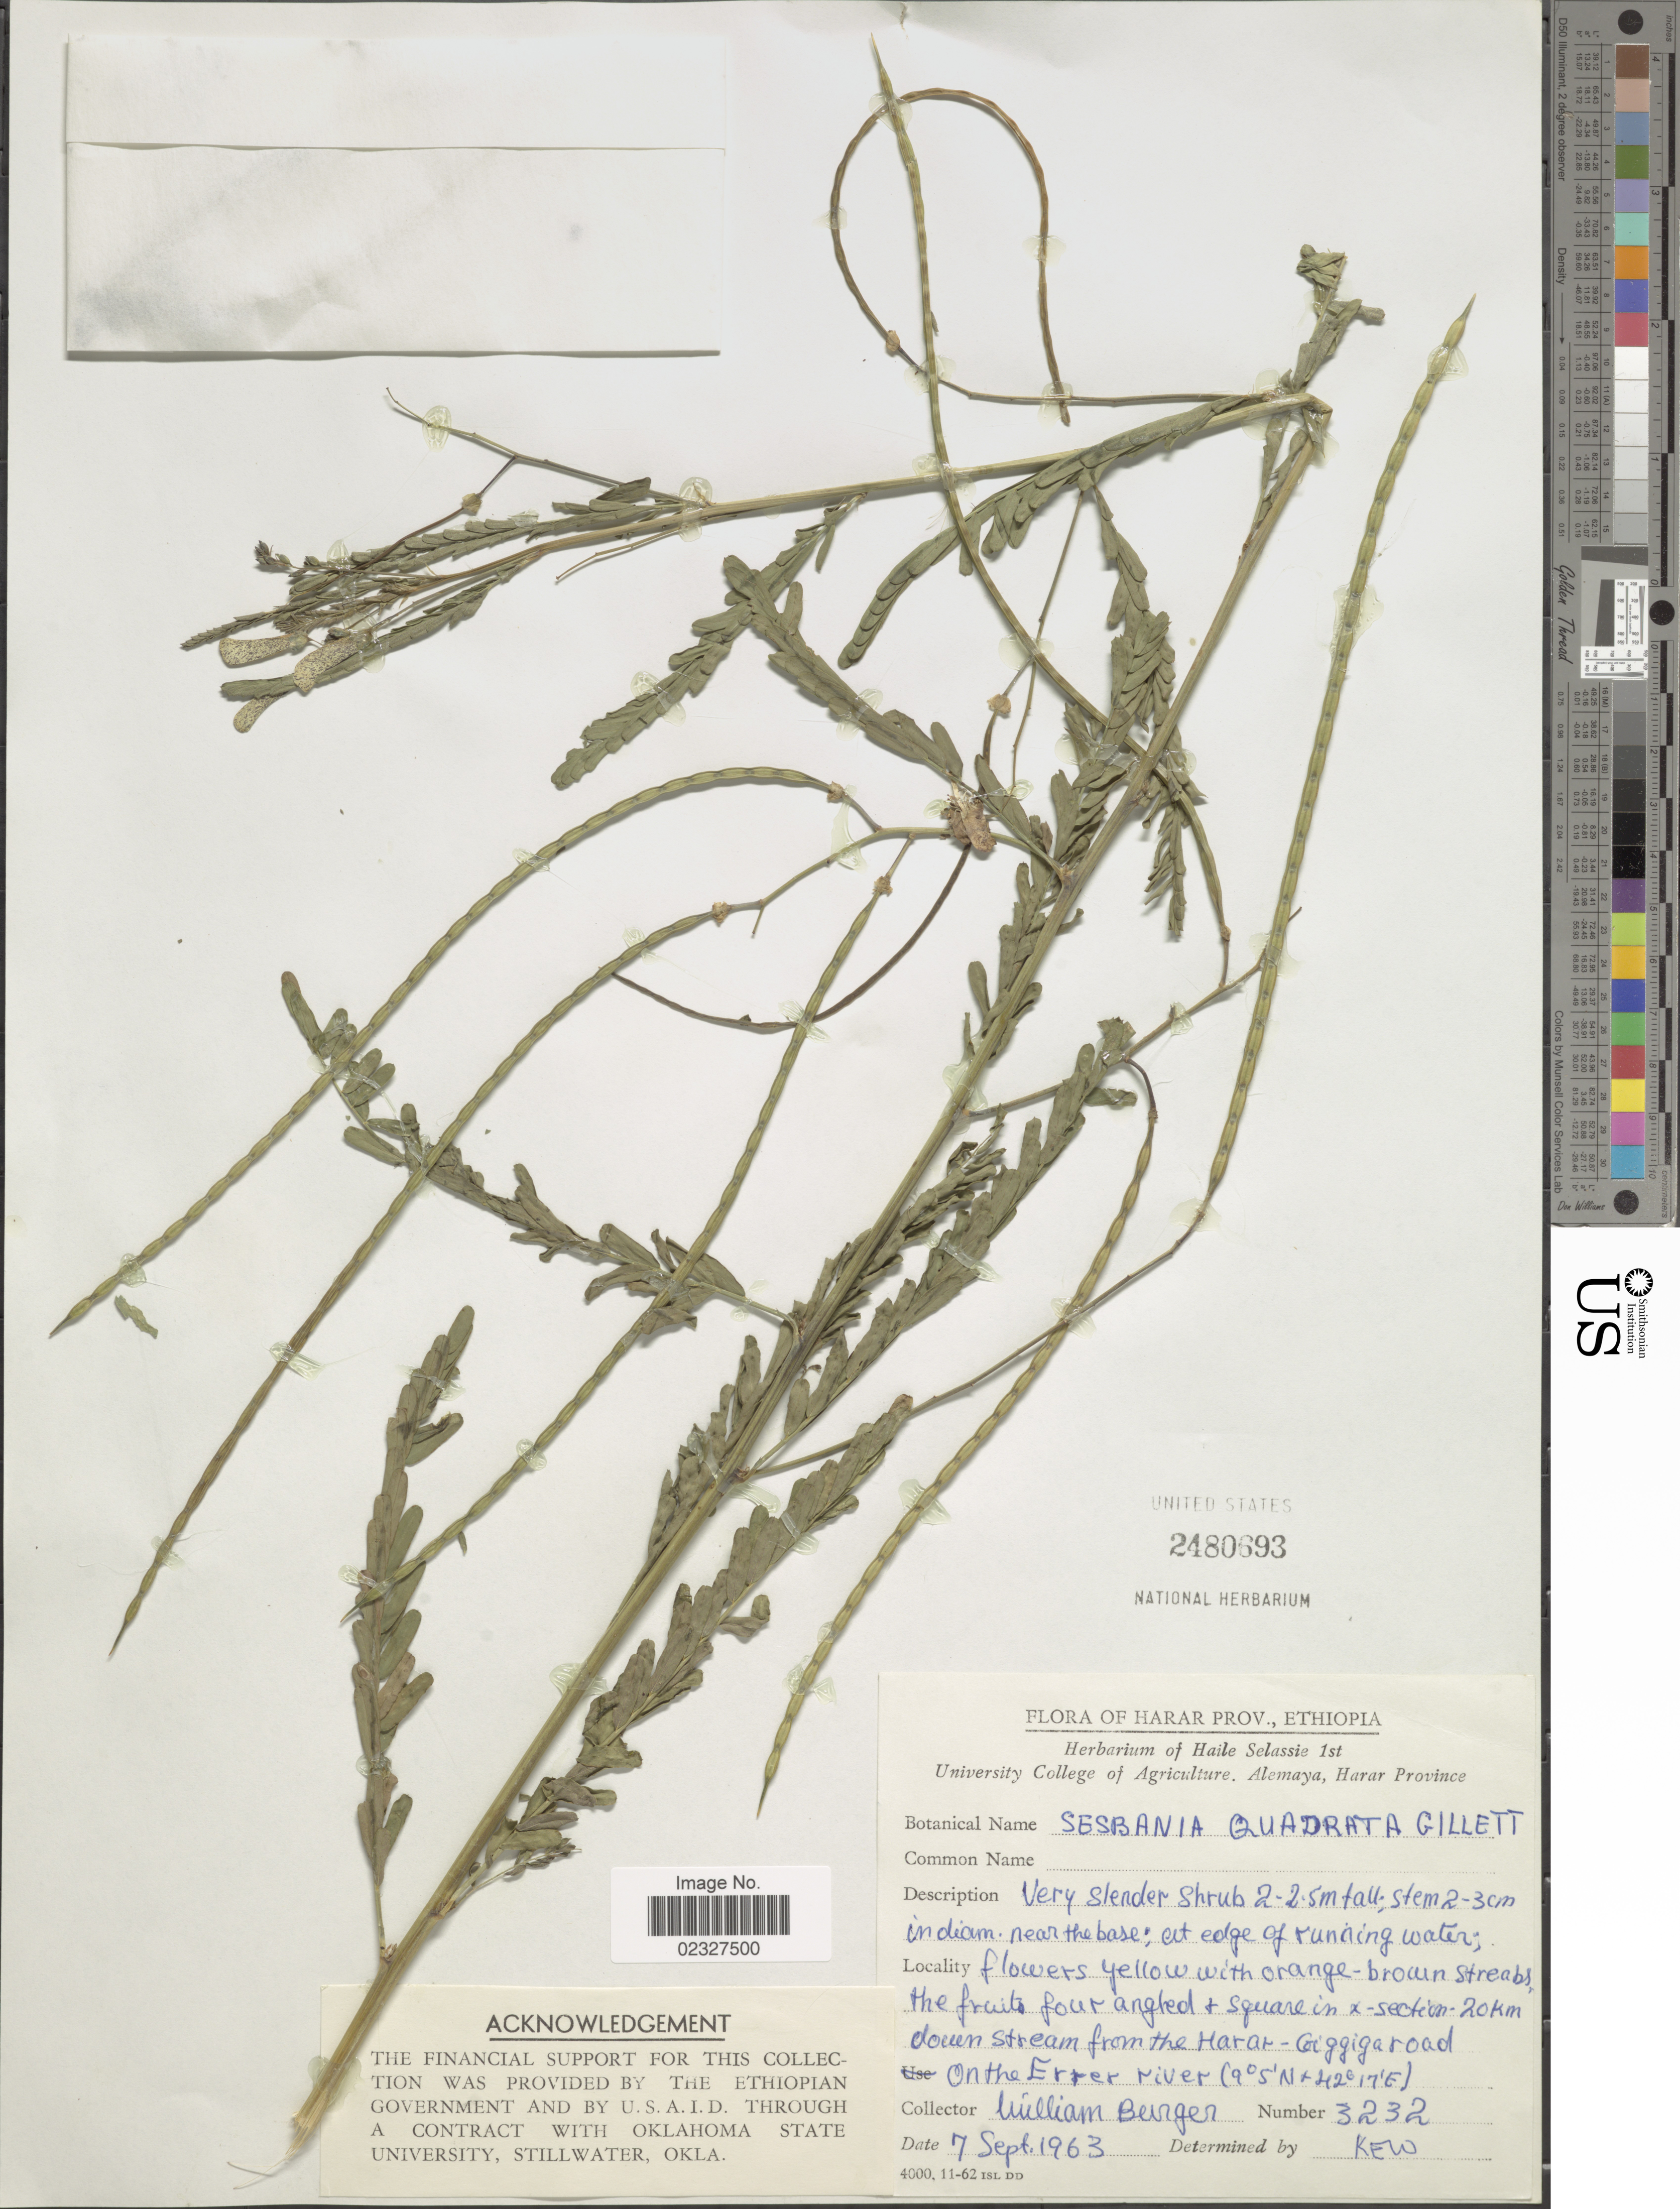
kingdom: Plantae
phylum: Tracheophyta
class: Magnoliopsida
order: Fabales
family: Fabaceae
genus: Sesbania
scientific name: Sesbania quadrata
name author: J.B. Gillett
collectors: W. Burger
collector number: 3232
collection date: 1963-09-07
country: Ethiopia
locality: Harar Prov., x-section, 20 km down stream from the Harar-Giggigaroad, on the Errer river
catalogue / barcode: US 2480693